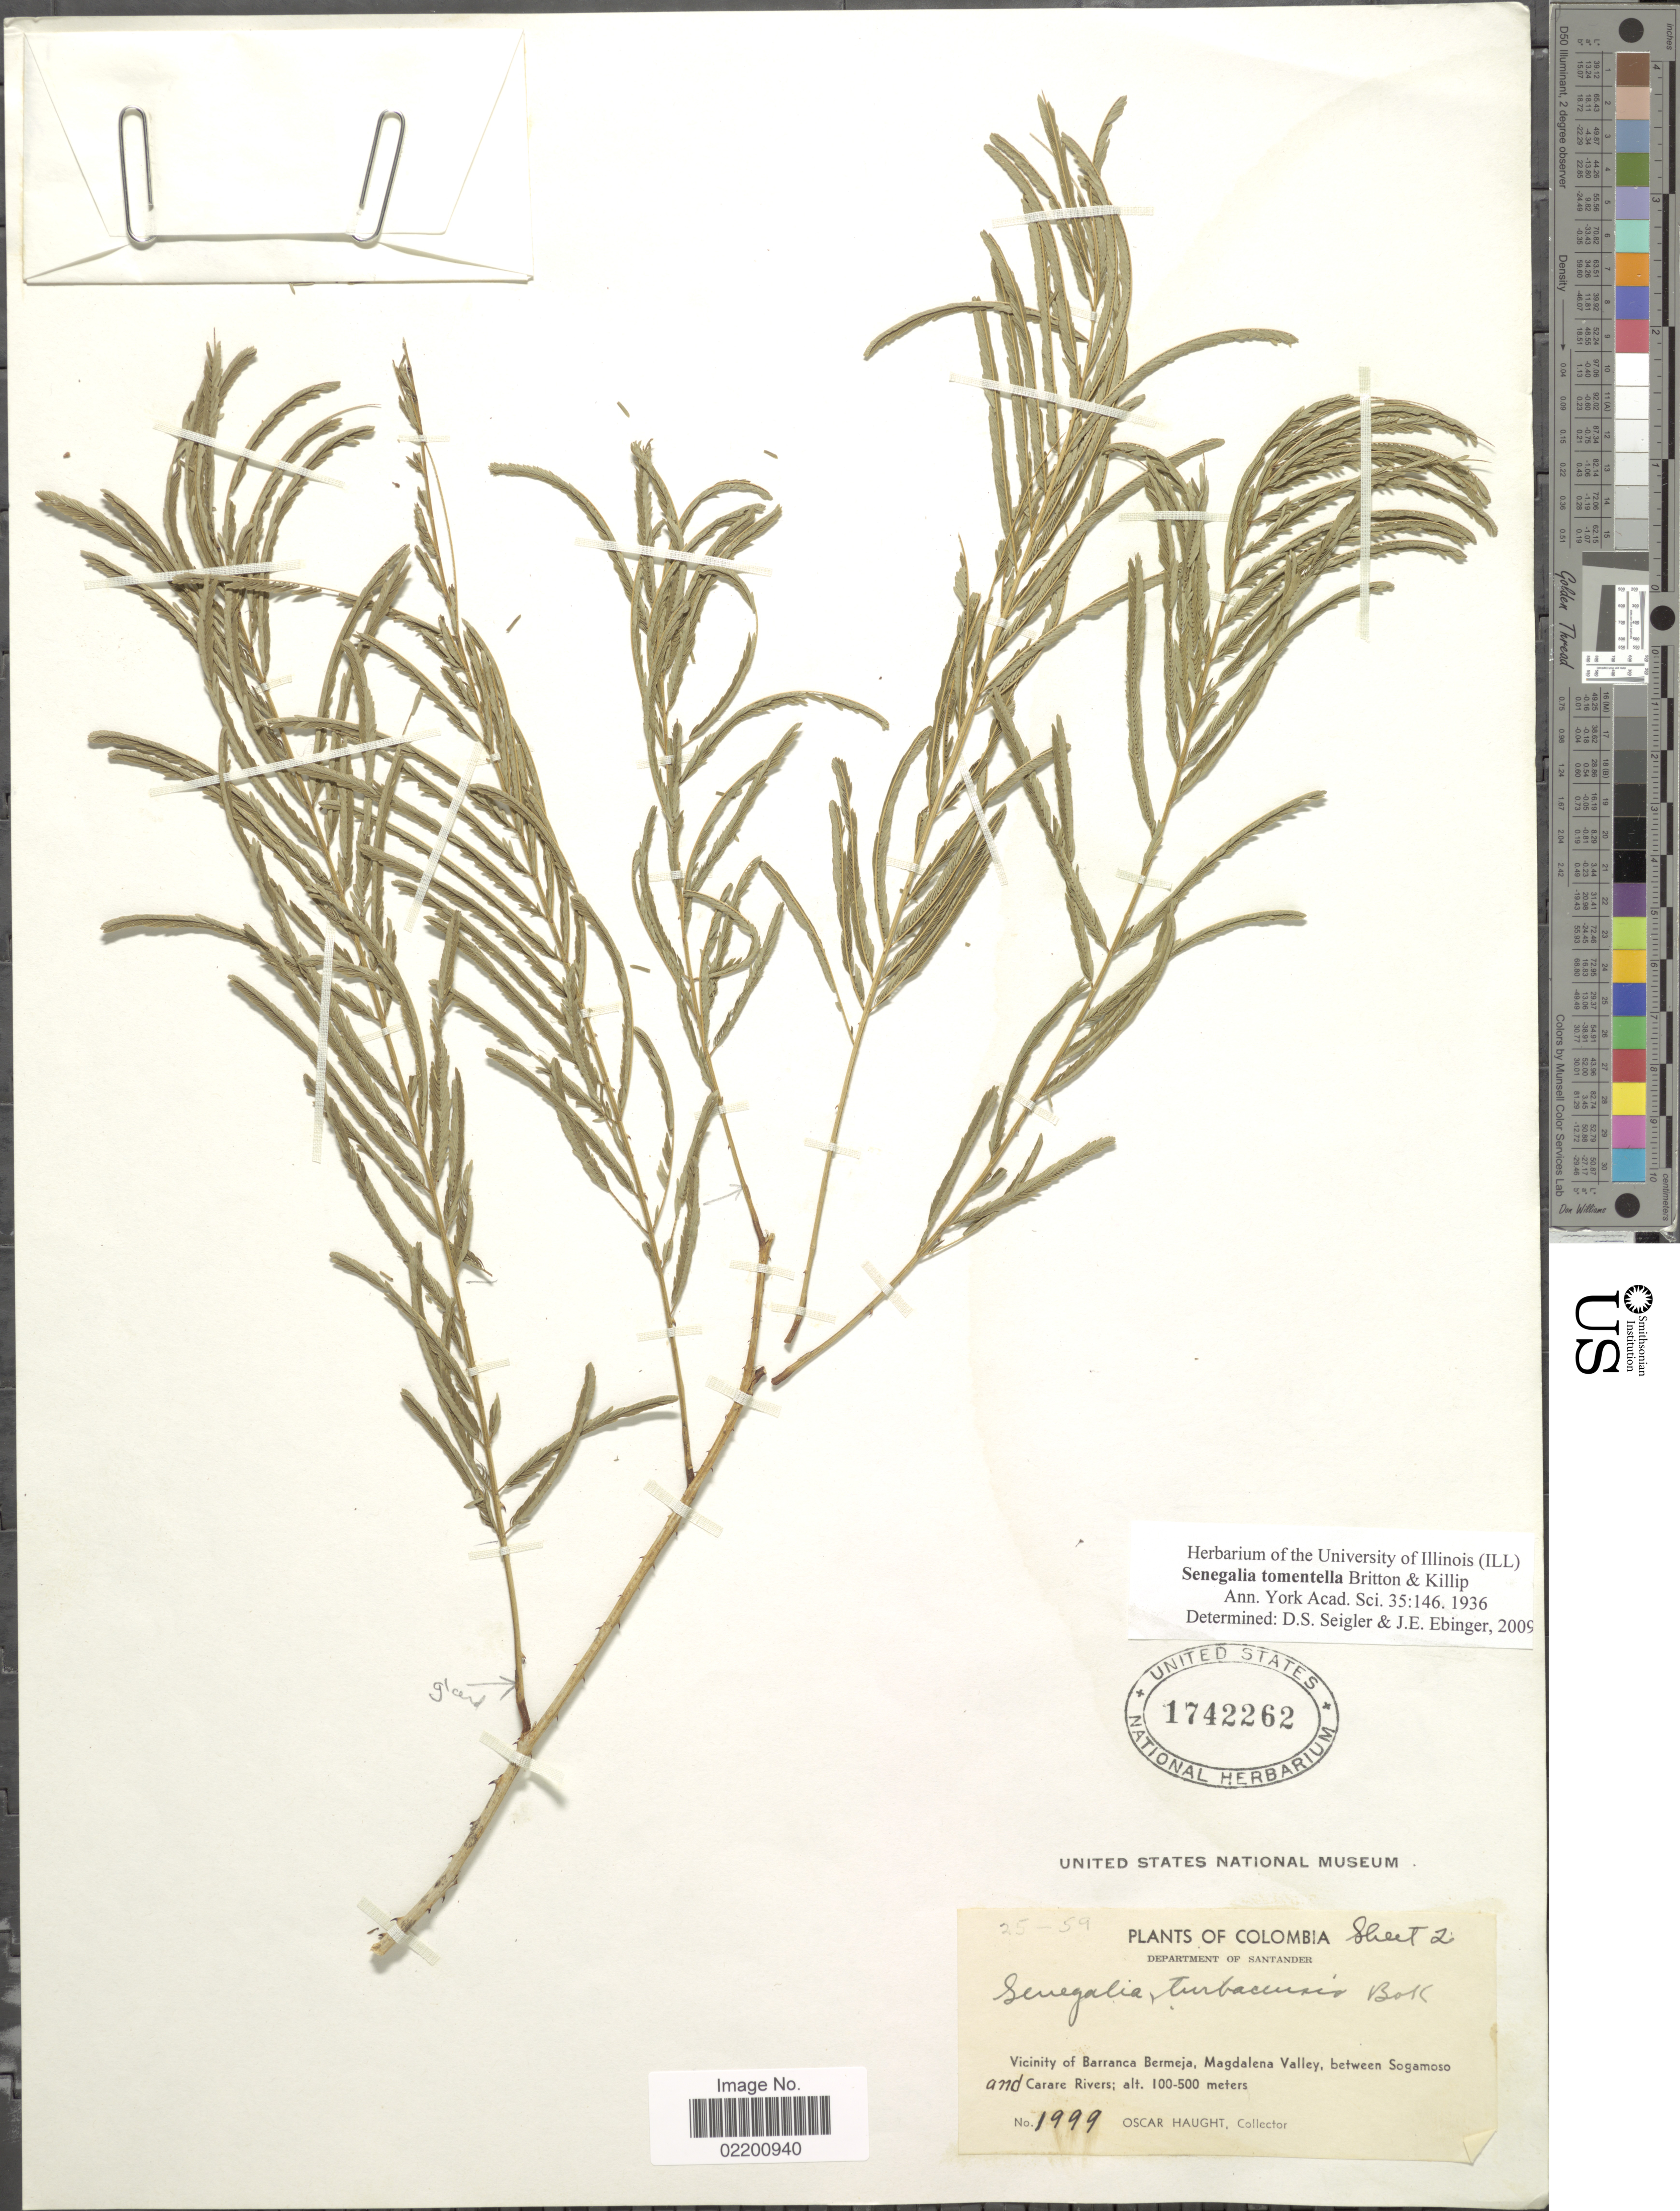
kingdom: Plantae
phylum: Tracheophyta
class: Magnoliopsida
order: Fabales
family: Fabaceae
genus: Senegalia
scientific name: Senegalia tomentella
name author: Britton & Killip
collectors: O. L. Haught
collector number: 1999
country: Colombia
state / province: Santander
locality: Department of Santander, Vicinity of Barranca Bermeja, Magdalena Valley, between Sogamosos, Carare Rivers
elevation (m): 100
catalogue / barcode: US 1742262